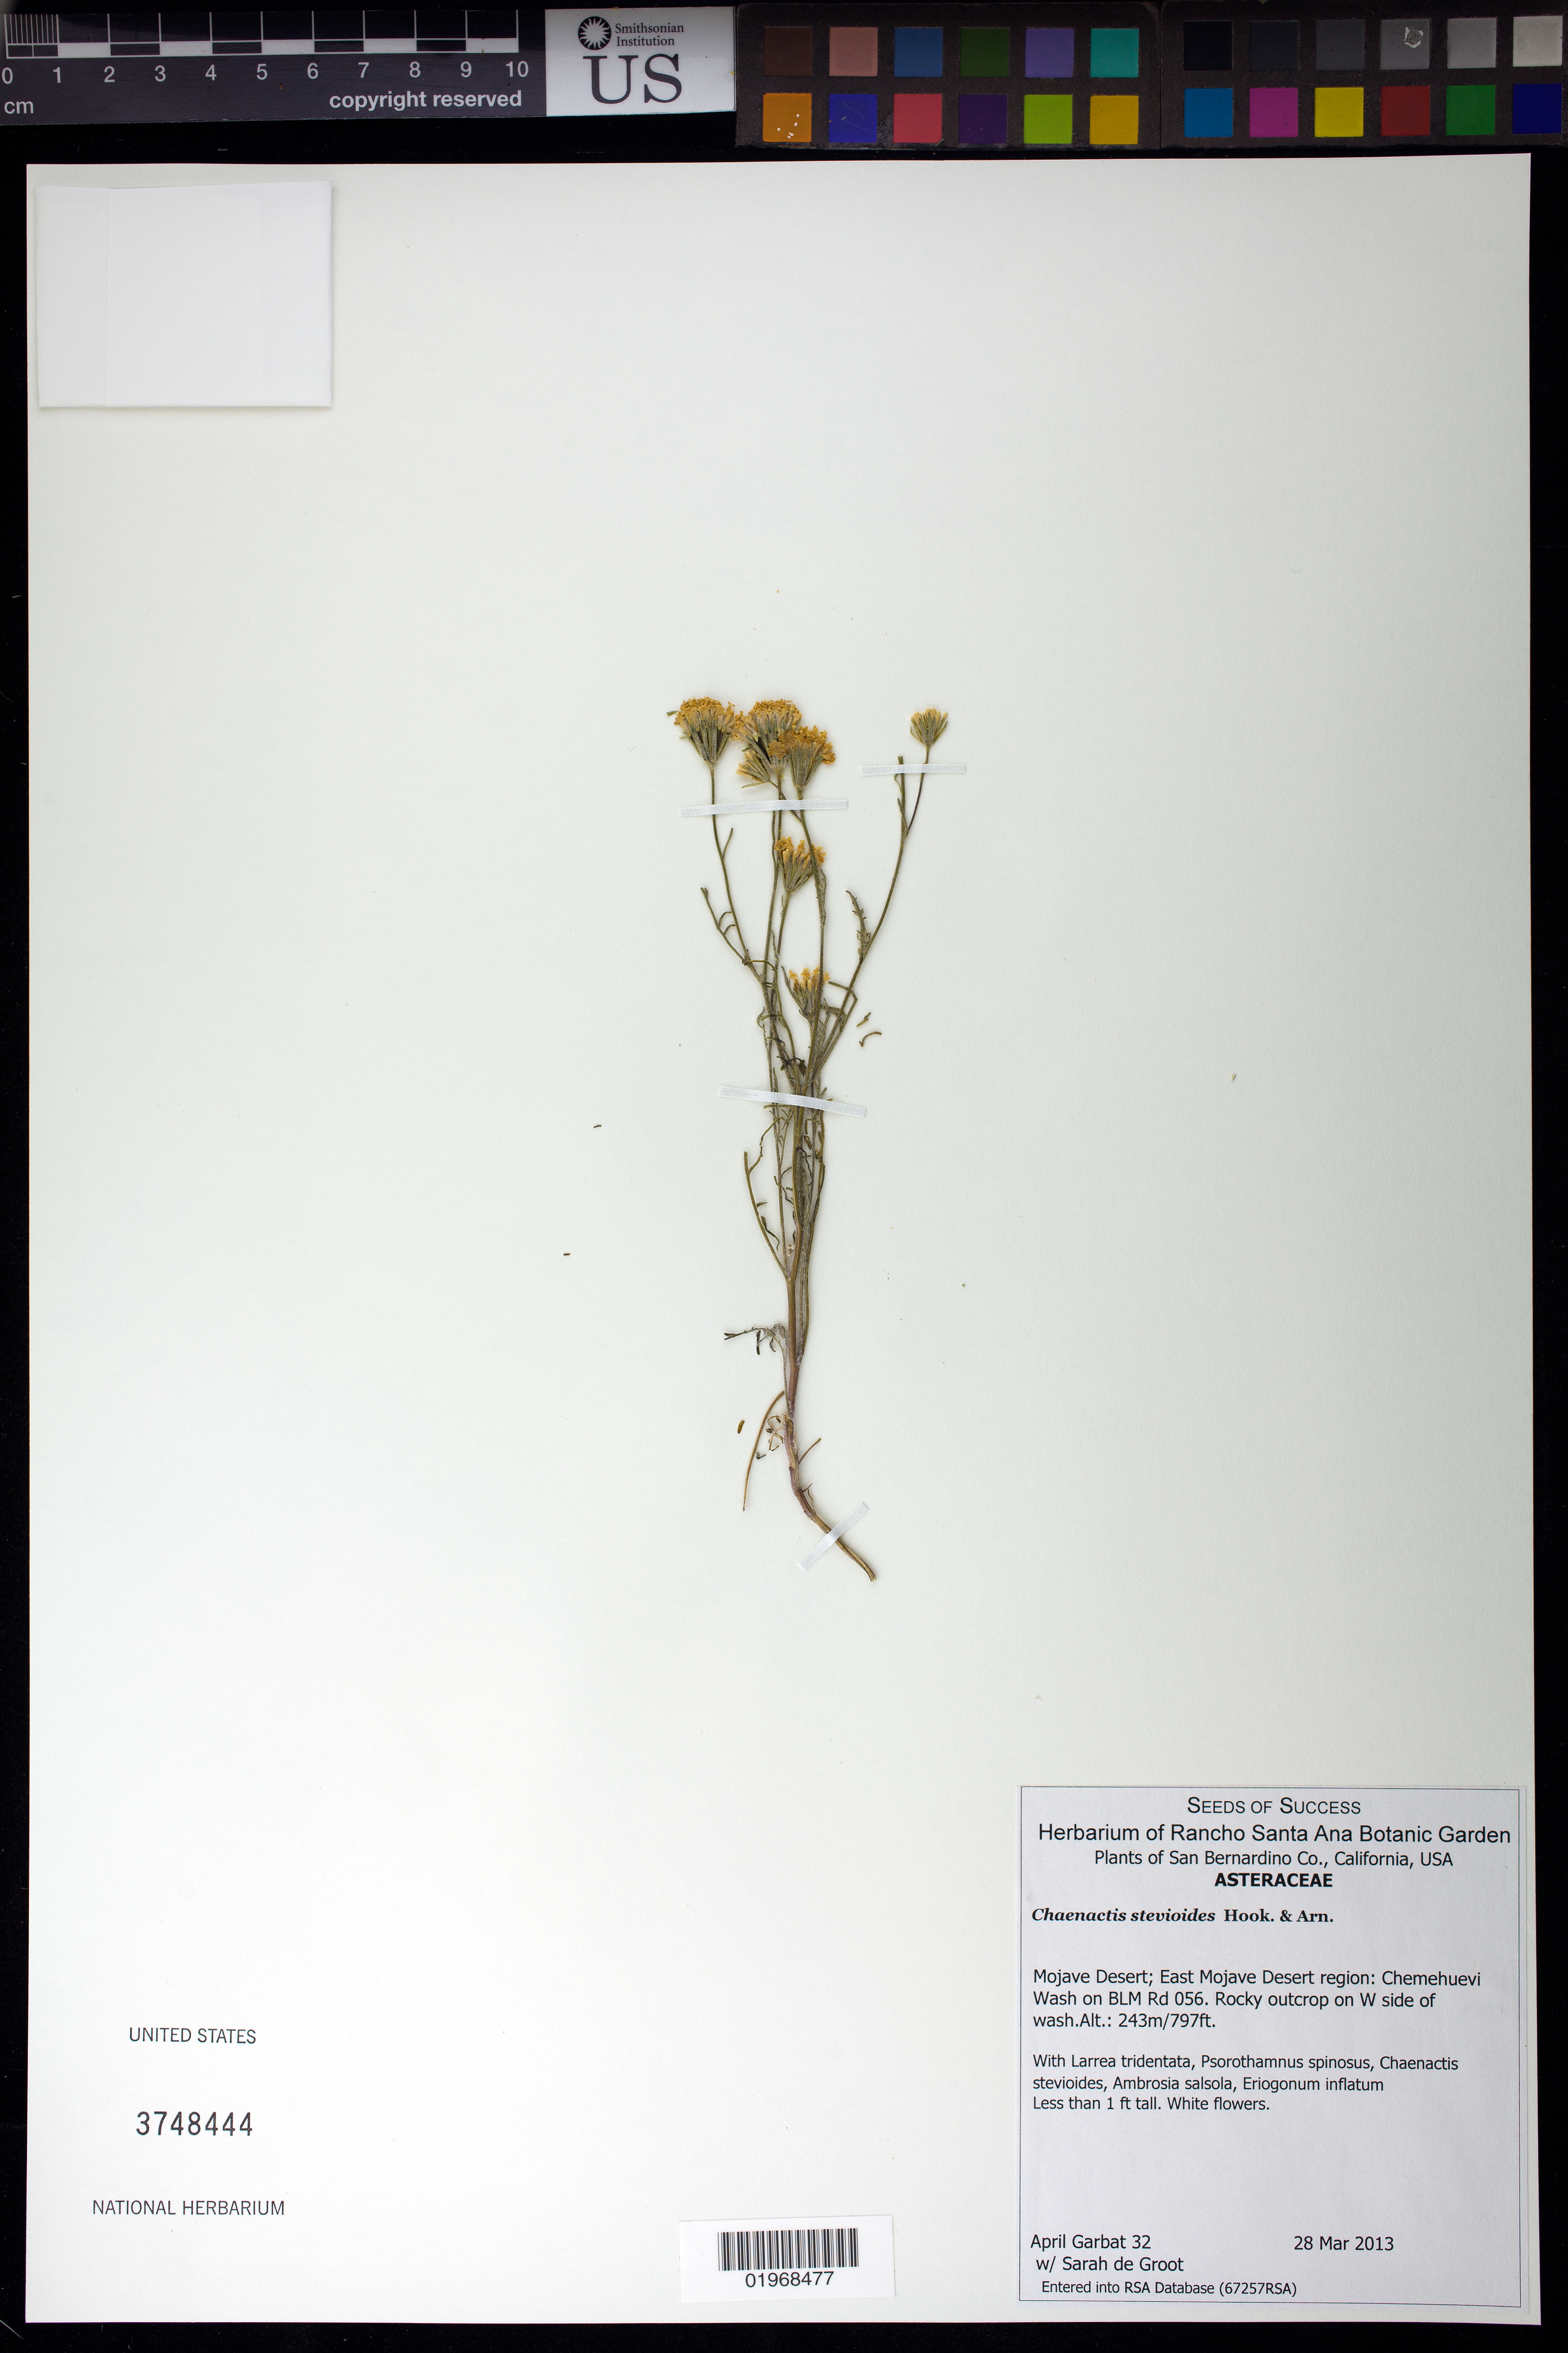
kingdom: Plantae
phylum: Tracheophyta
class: Magnoliopsida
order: Asterales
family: Asteraceae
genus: Chaenactis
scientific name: Chaenactis stevioides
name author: Hook. & Arn.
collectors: A. Garbat & S. De Groot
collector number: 32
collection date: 2013-03-28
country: United States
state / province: California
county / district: San Bernardino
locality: East Mojave Desert Region: Chemehuevi Wash on BLM Rd 056. Rocky outcrop on W side of wash.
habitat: With Larrea tridentata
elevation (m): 243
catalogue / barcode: US 3748444